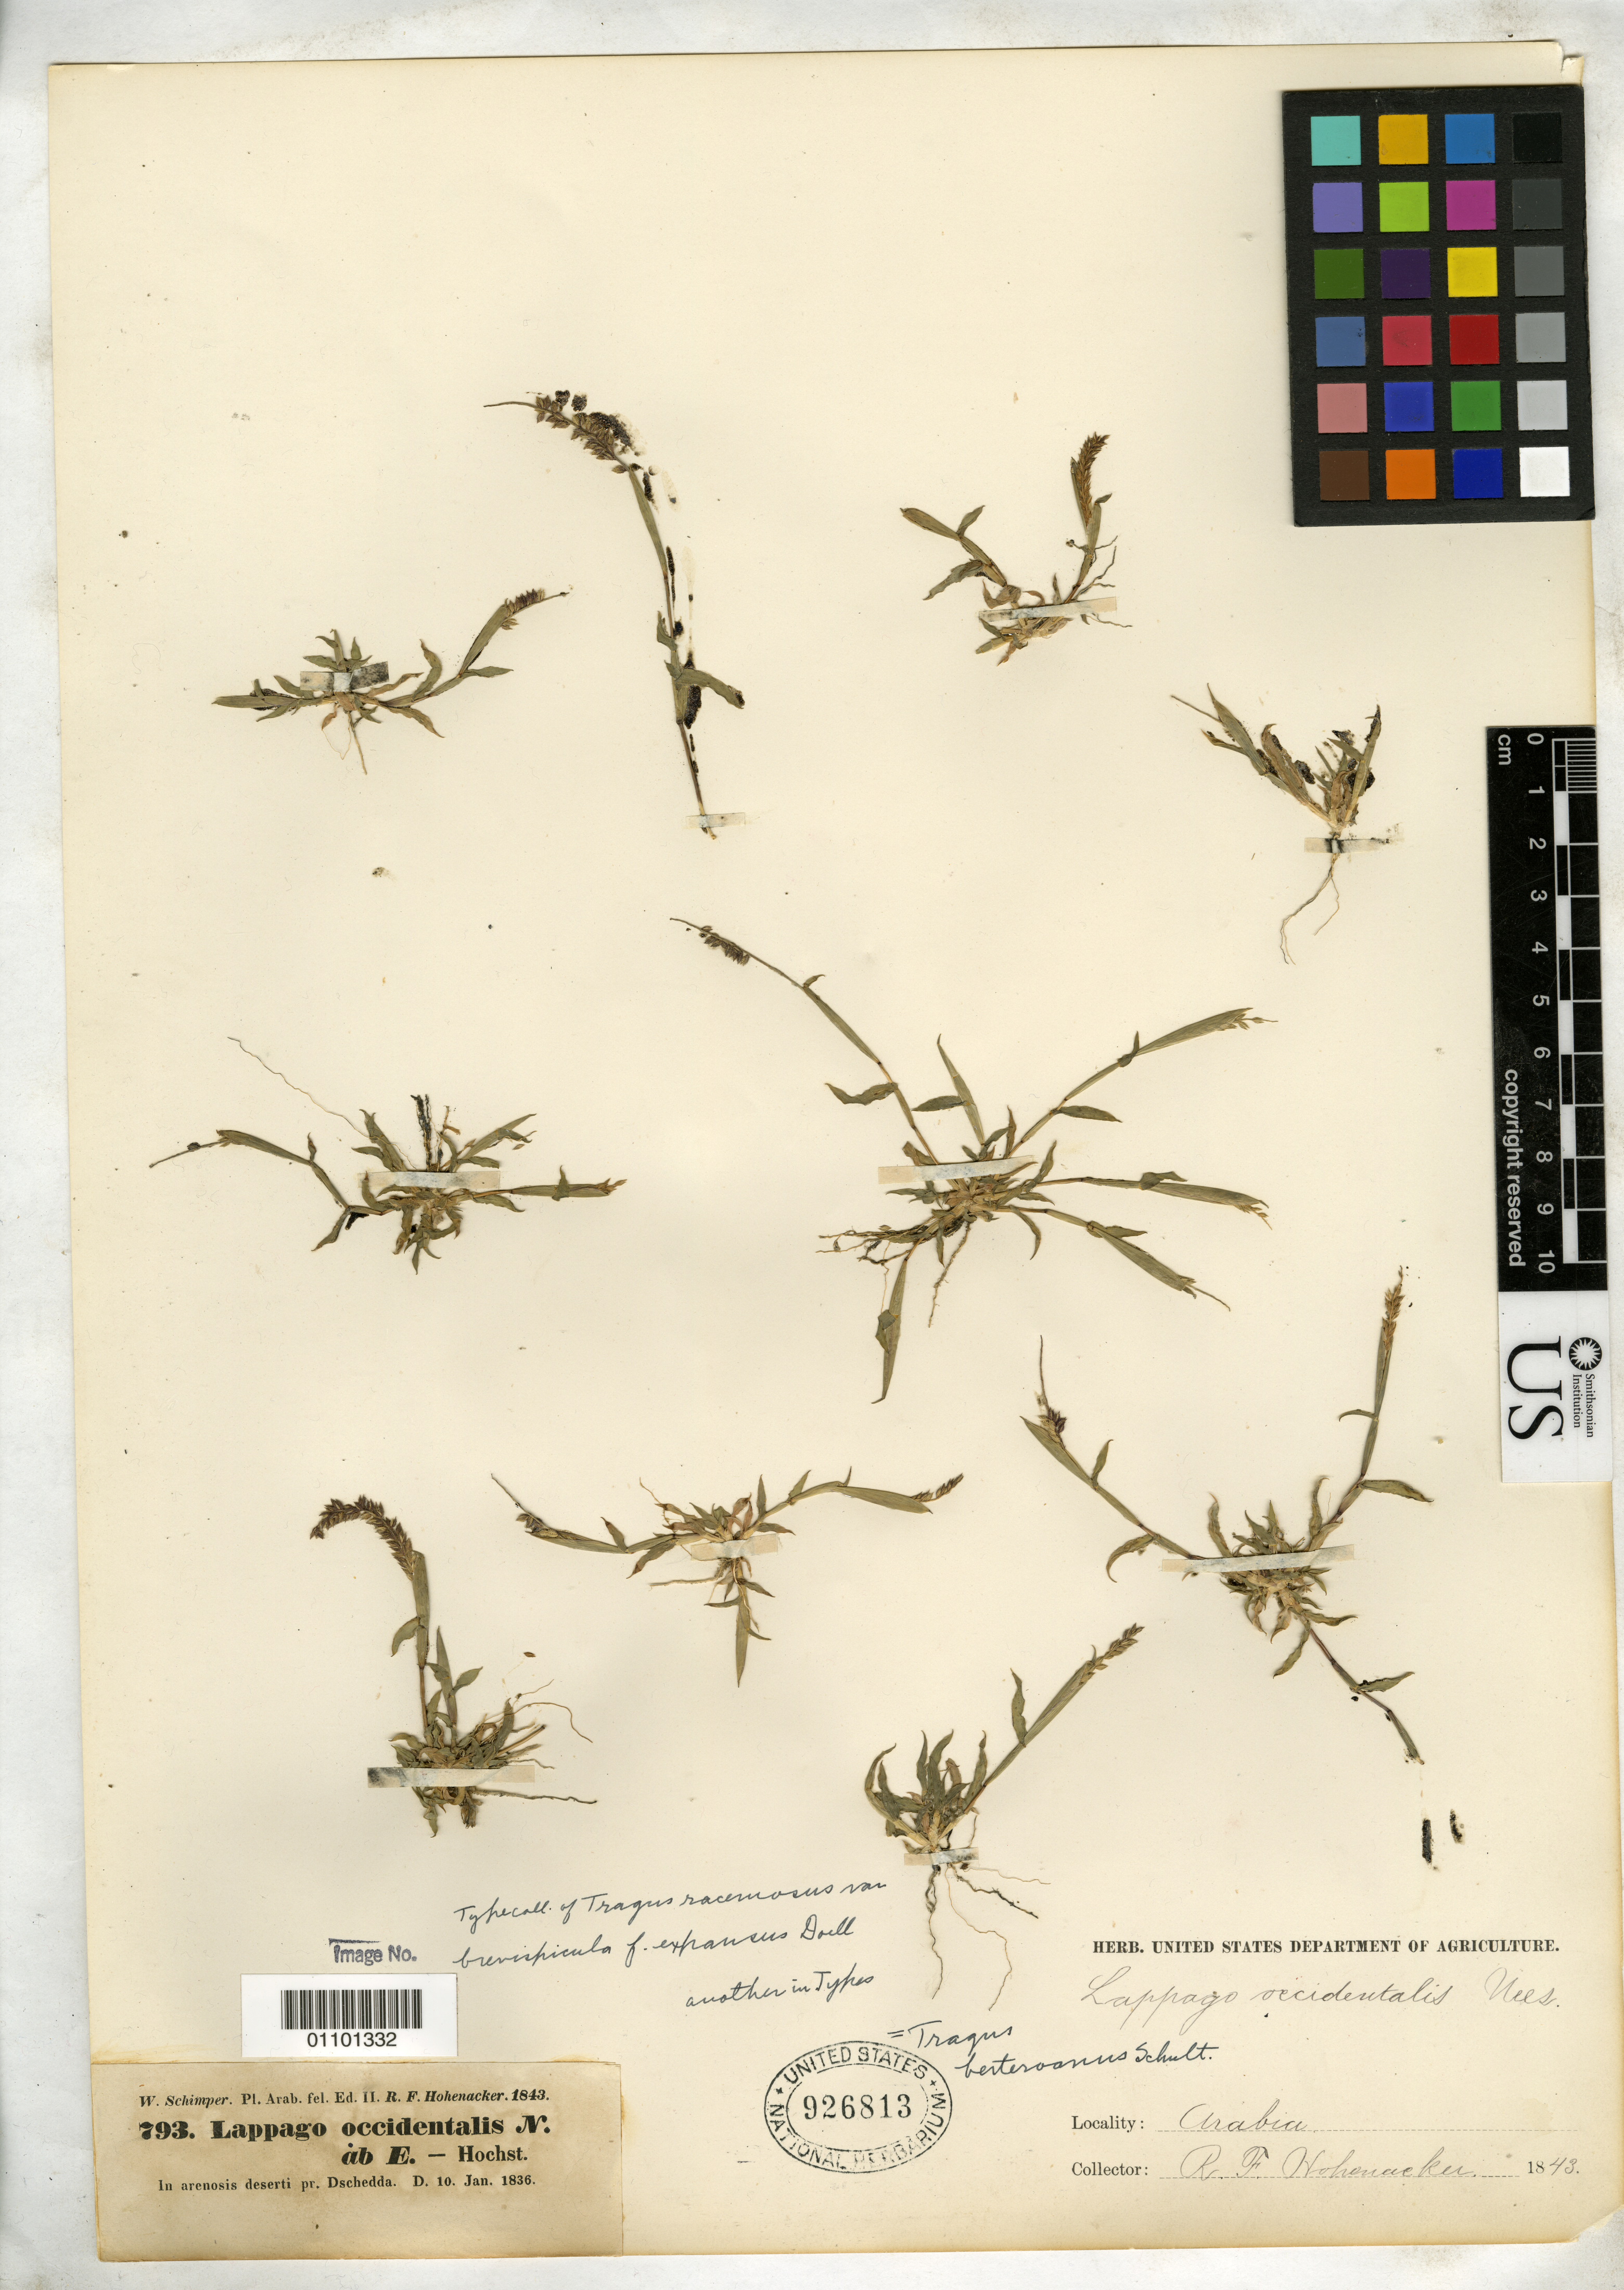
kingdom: Plantae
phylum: Tracheophyta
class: Liliopsida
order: Poales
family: Poaceae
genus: Tragus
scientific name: Tragus racemosus f. expansus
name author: Döll in Mart.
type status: Isotype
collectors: G. W. Schimper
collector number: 793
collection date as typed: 10 Jan 1836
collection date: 1836-01-10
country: Saudi Arabia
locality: In arenosis deserti pr. Dschedda, Arabia.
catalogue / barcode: US 926813